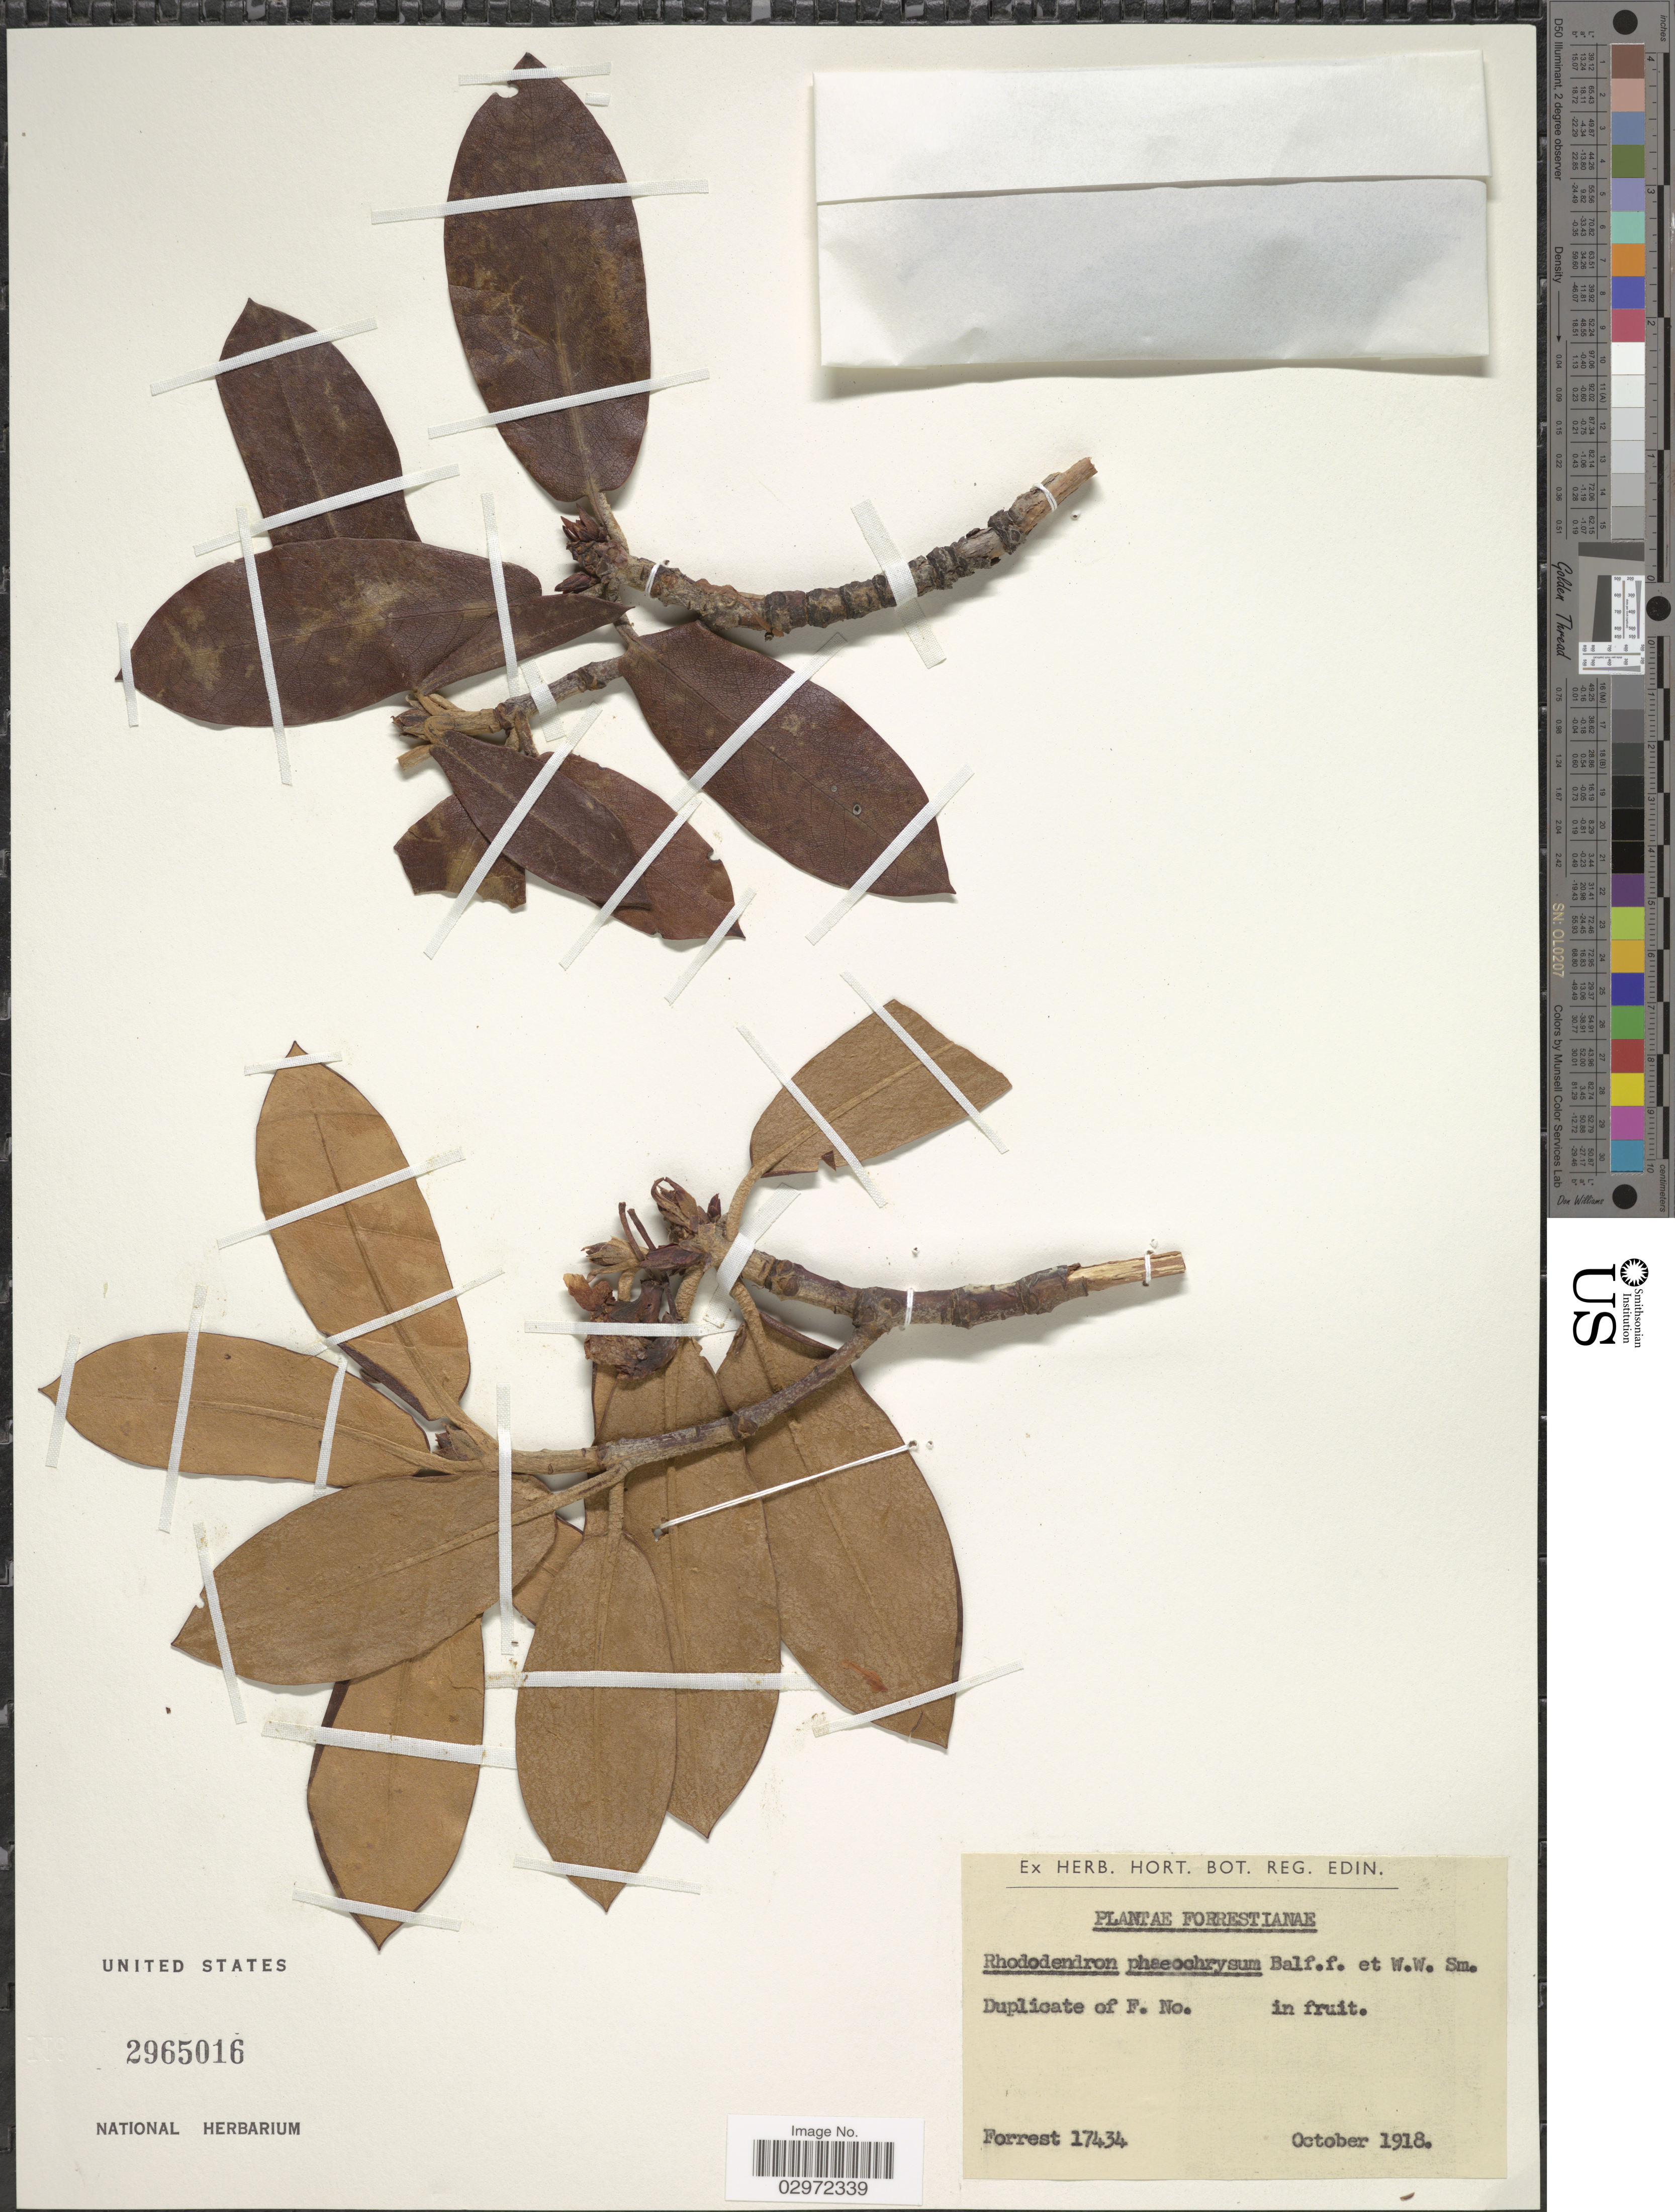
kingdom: Plantae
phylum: Tracheophyta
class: Magnoliopsida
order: Ericales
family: Ericaceae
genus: Rhododendron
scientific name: Rhododendron phaeochrysum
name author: Balf. f. & W.W. Sm.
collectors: -. Forrest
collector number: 17434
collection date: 1918-10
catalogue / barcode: US 2965016